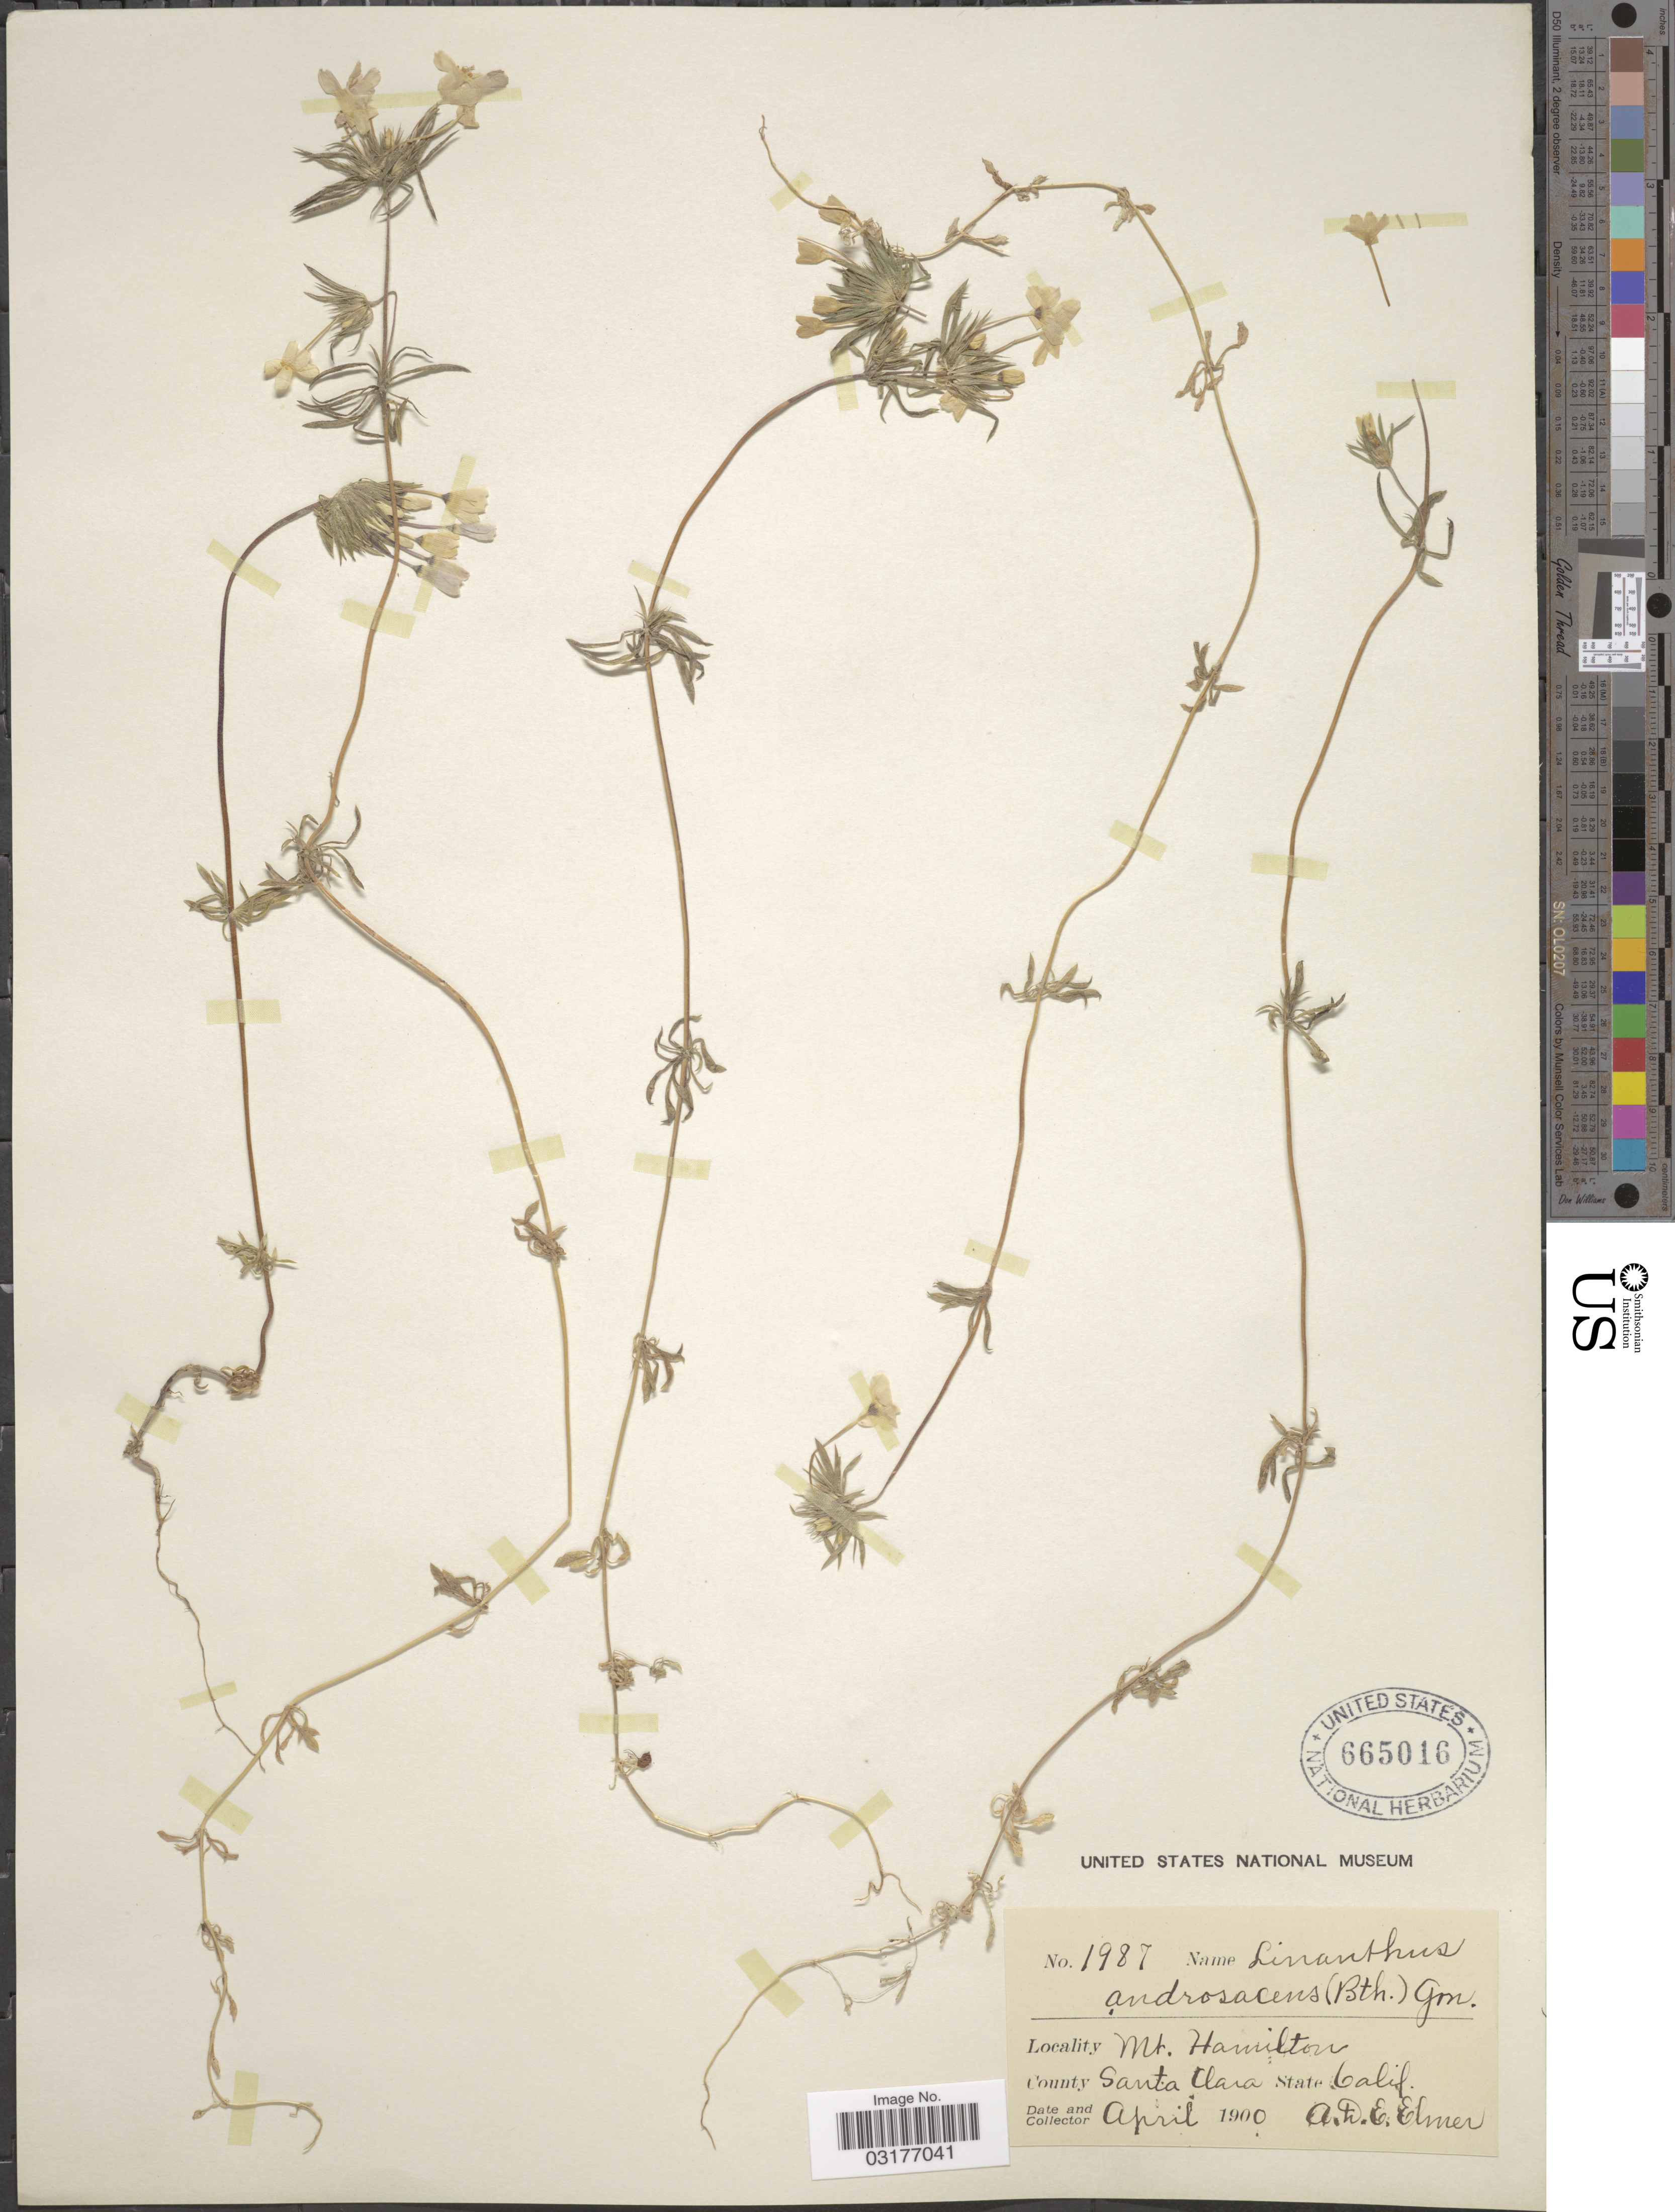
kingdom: Plantae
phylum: Tracheophyta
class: Magnoliopsida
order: Ericales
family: Polemoniaceae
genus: Leptosiphon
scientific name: Leptosiphon androsaceus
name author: Benth.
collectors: A. D. E. Elmer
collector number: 1987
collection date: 1900-04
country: United States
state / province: California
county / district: Santa Clara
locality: Mt. Hamilton. County Santa Clara.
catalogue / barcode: US 665016